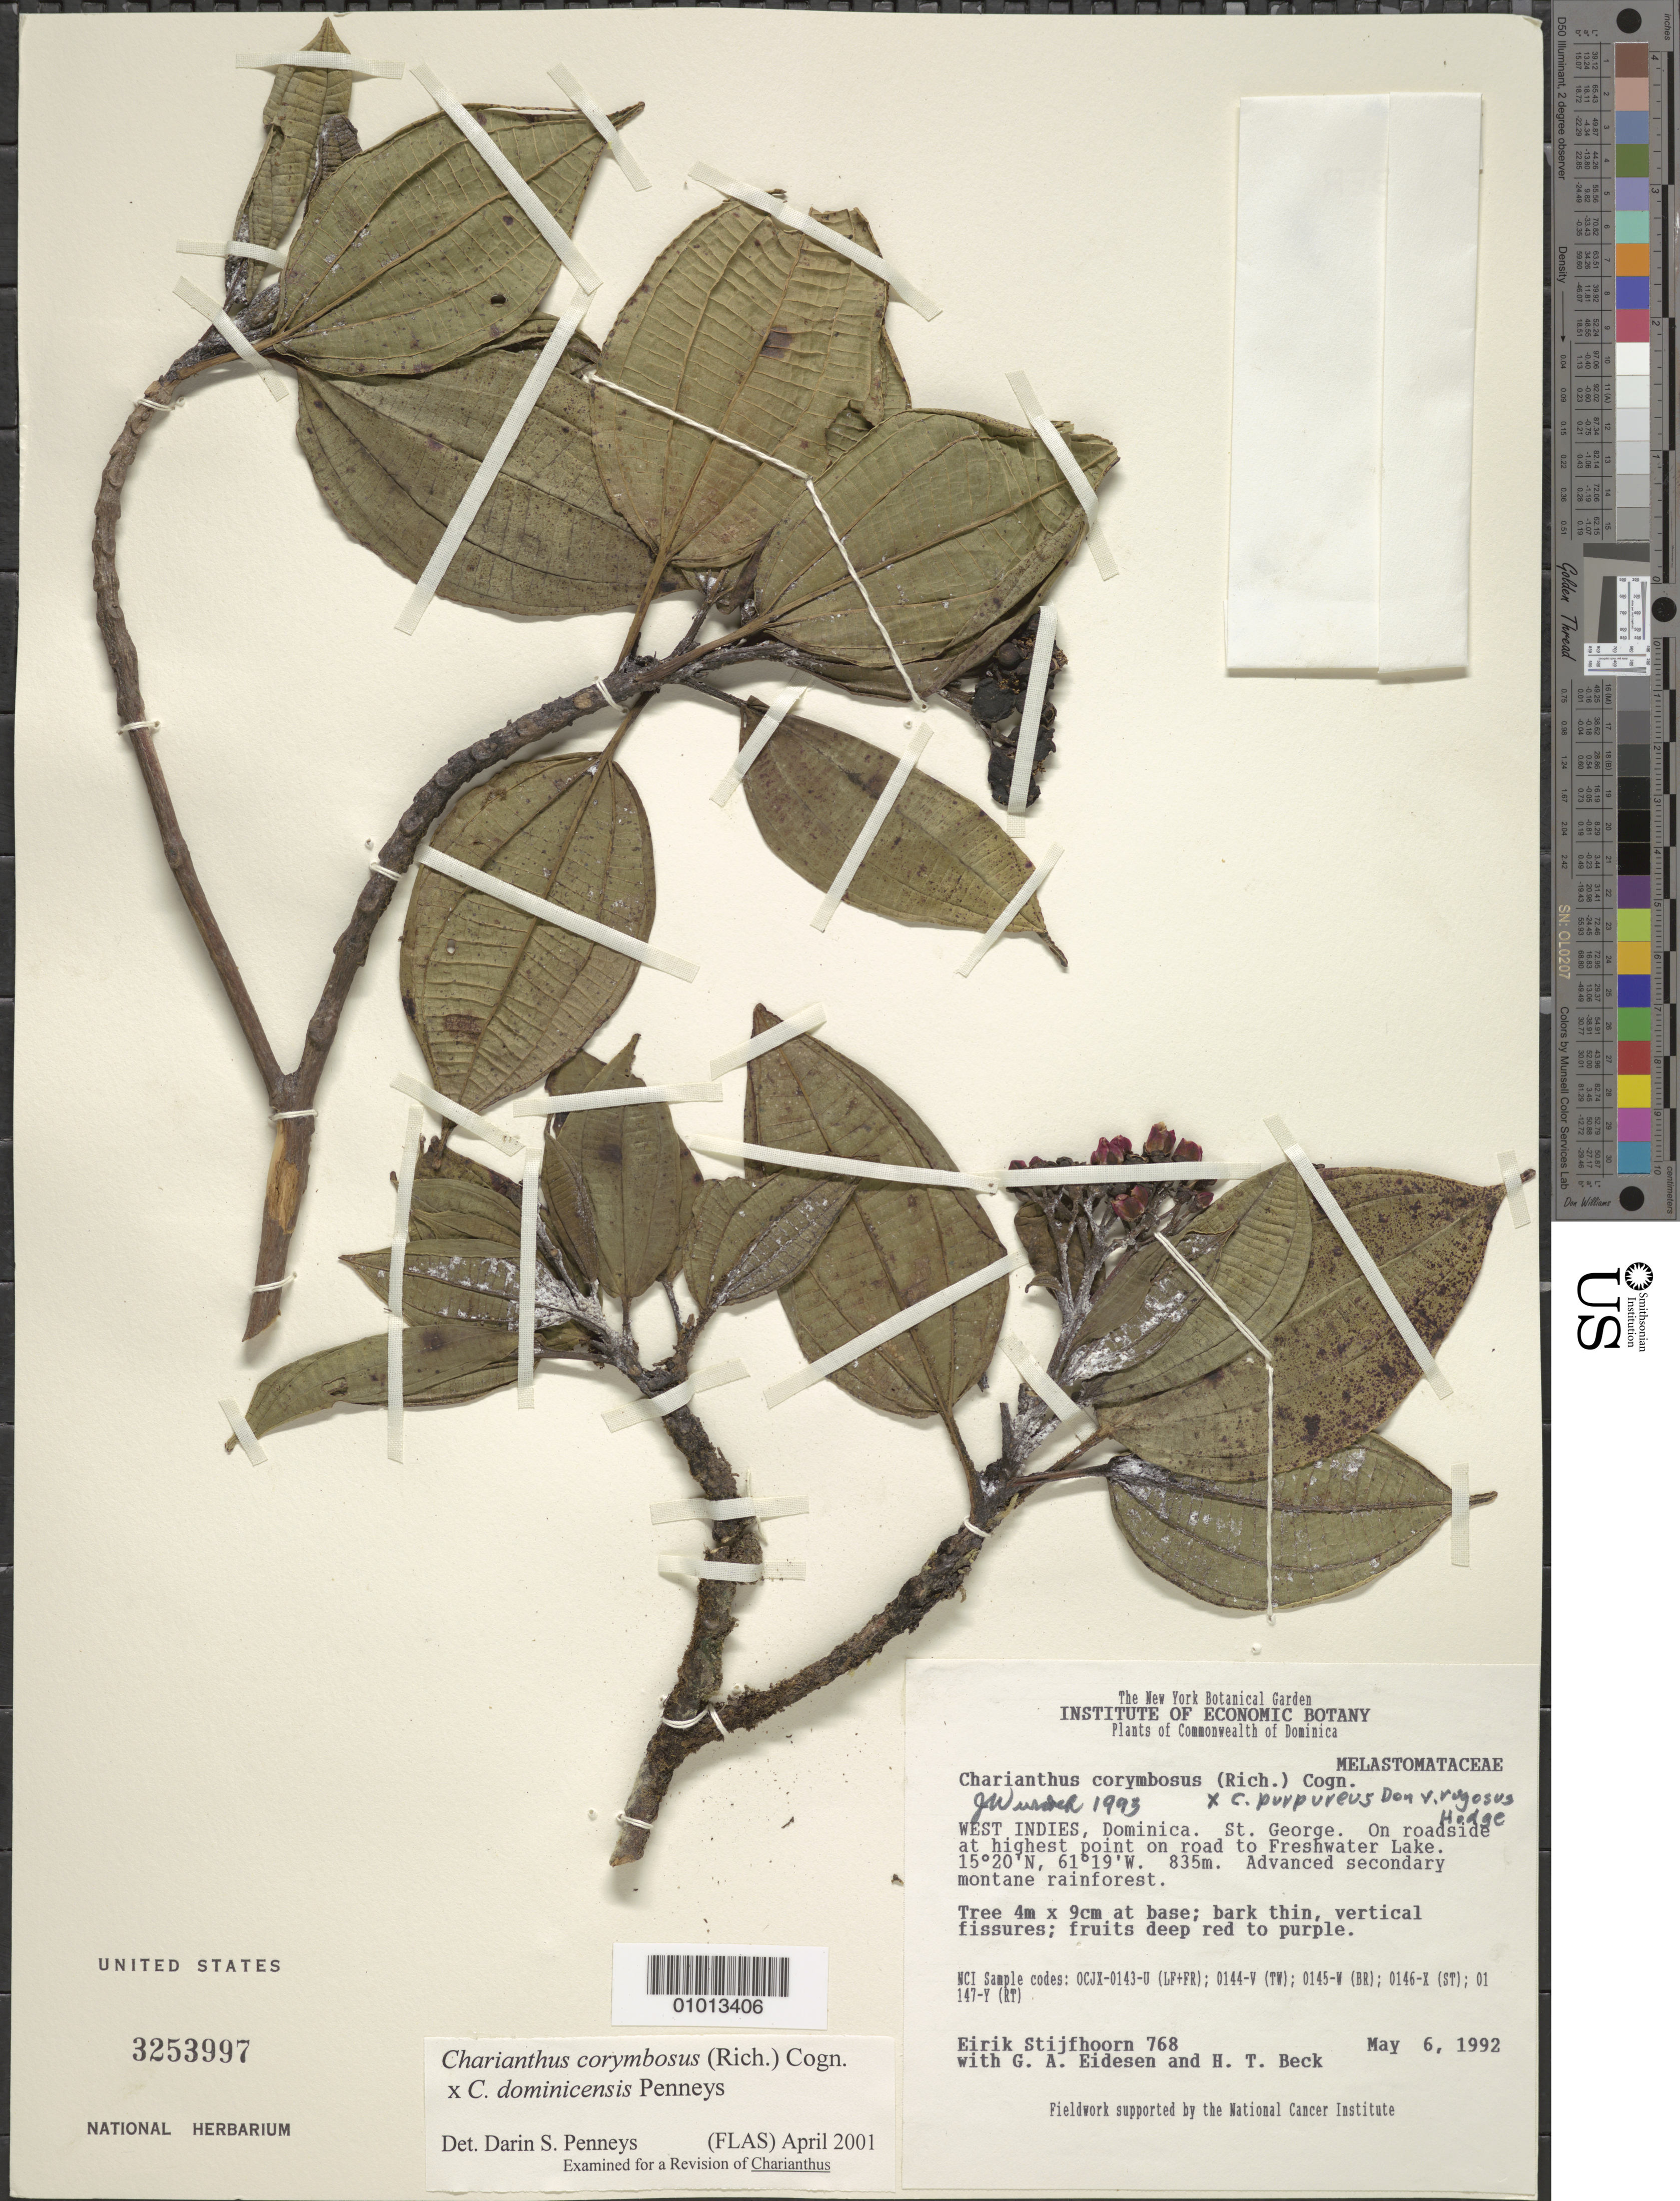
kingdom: Plantae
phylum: Tracheophyta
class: Magnoliopsida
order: Myrtales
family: Melastomataceae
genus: Charianthus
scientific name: Charianthus corymbosus var. longifolius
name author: (Cogn.) Hodge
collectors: E. Stijfhoorn, G. Eidesen & H. T. Beck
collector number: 768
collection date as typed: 06 May 1992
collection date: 1992-05-06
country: Dominica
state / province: St. George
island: Dominica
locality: Highest point on road to Freshwater Lake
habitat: On roadside; advanced secondary montane rainforest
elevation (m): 835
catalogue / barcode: US 3253997